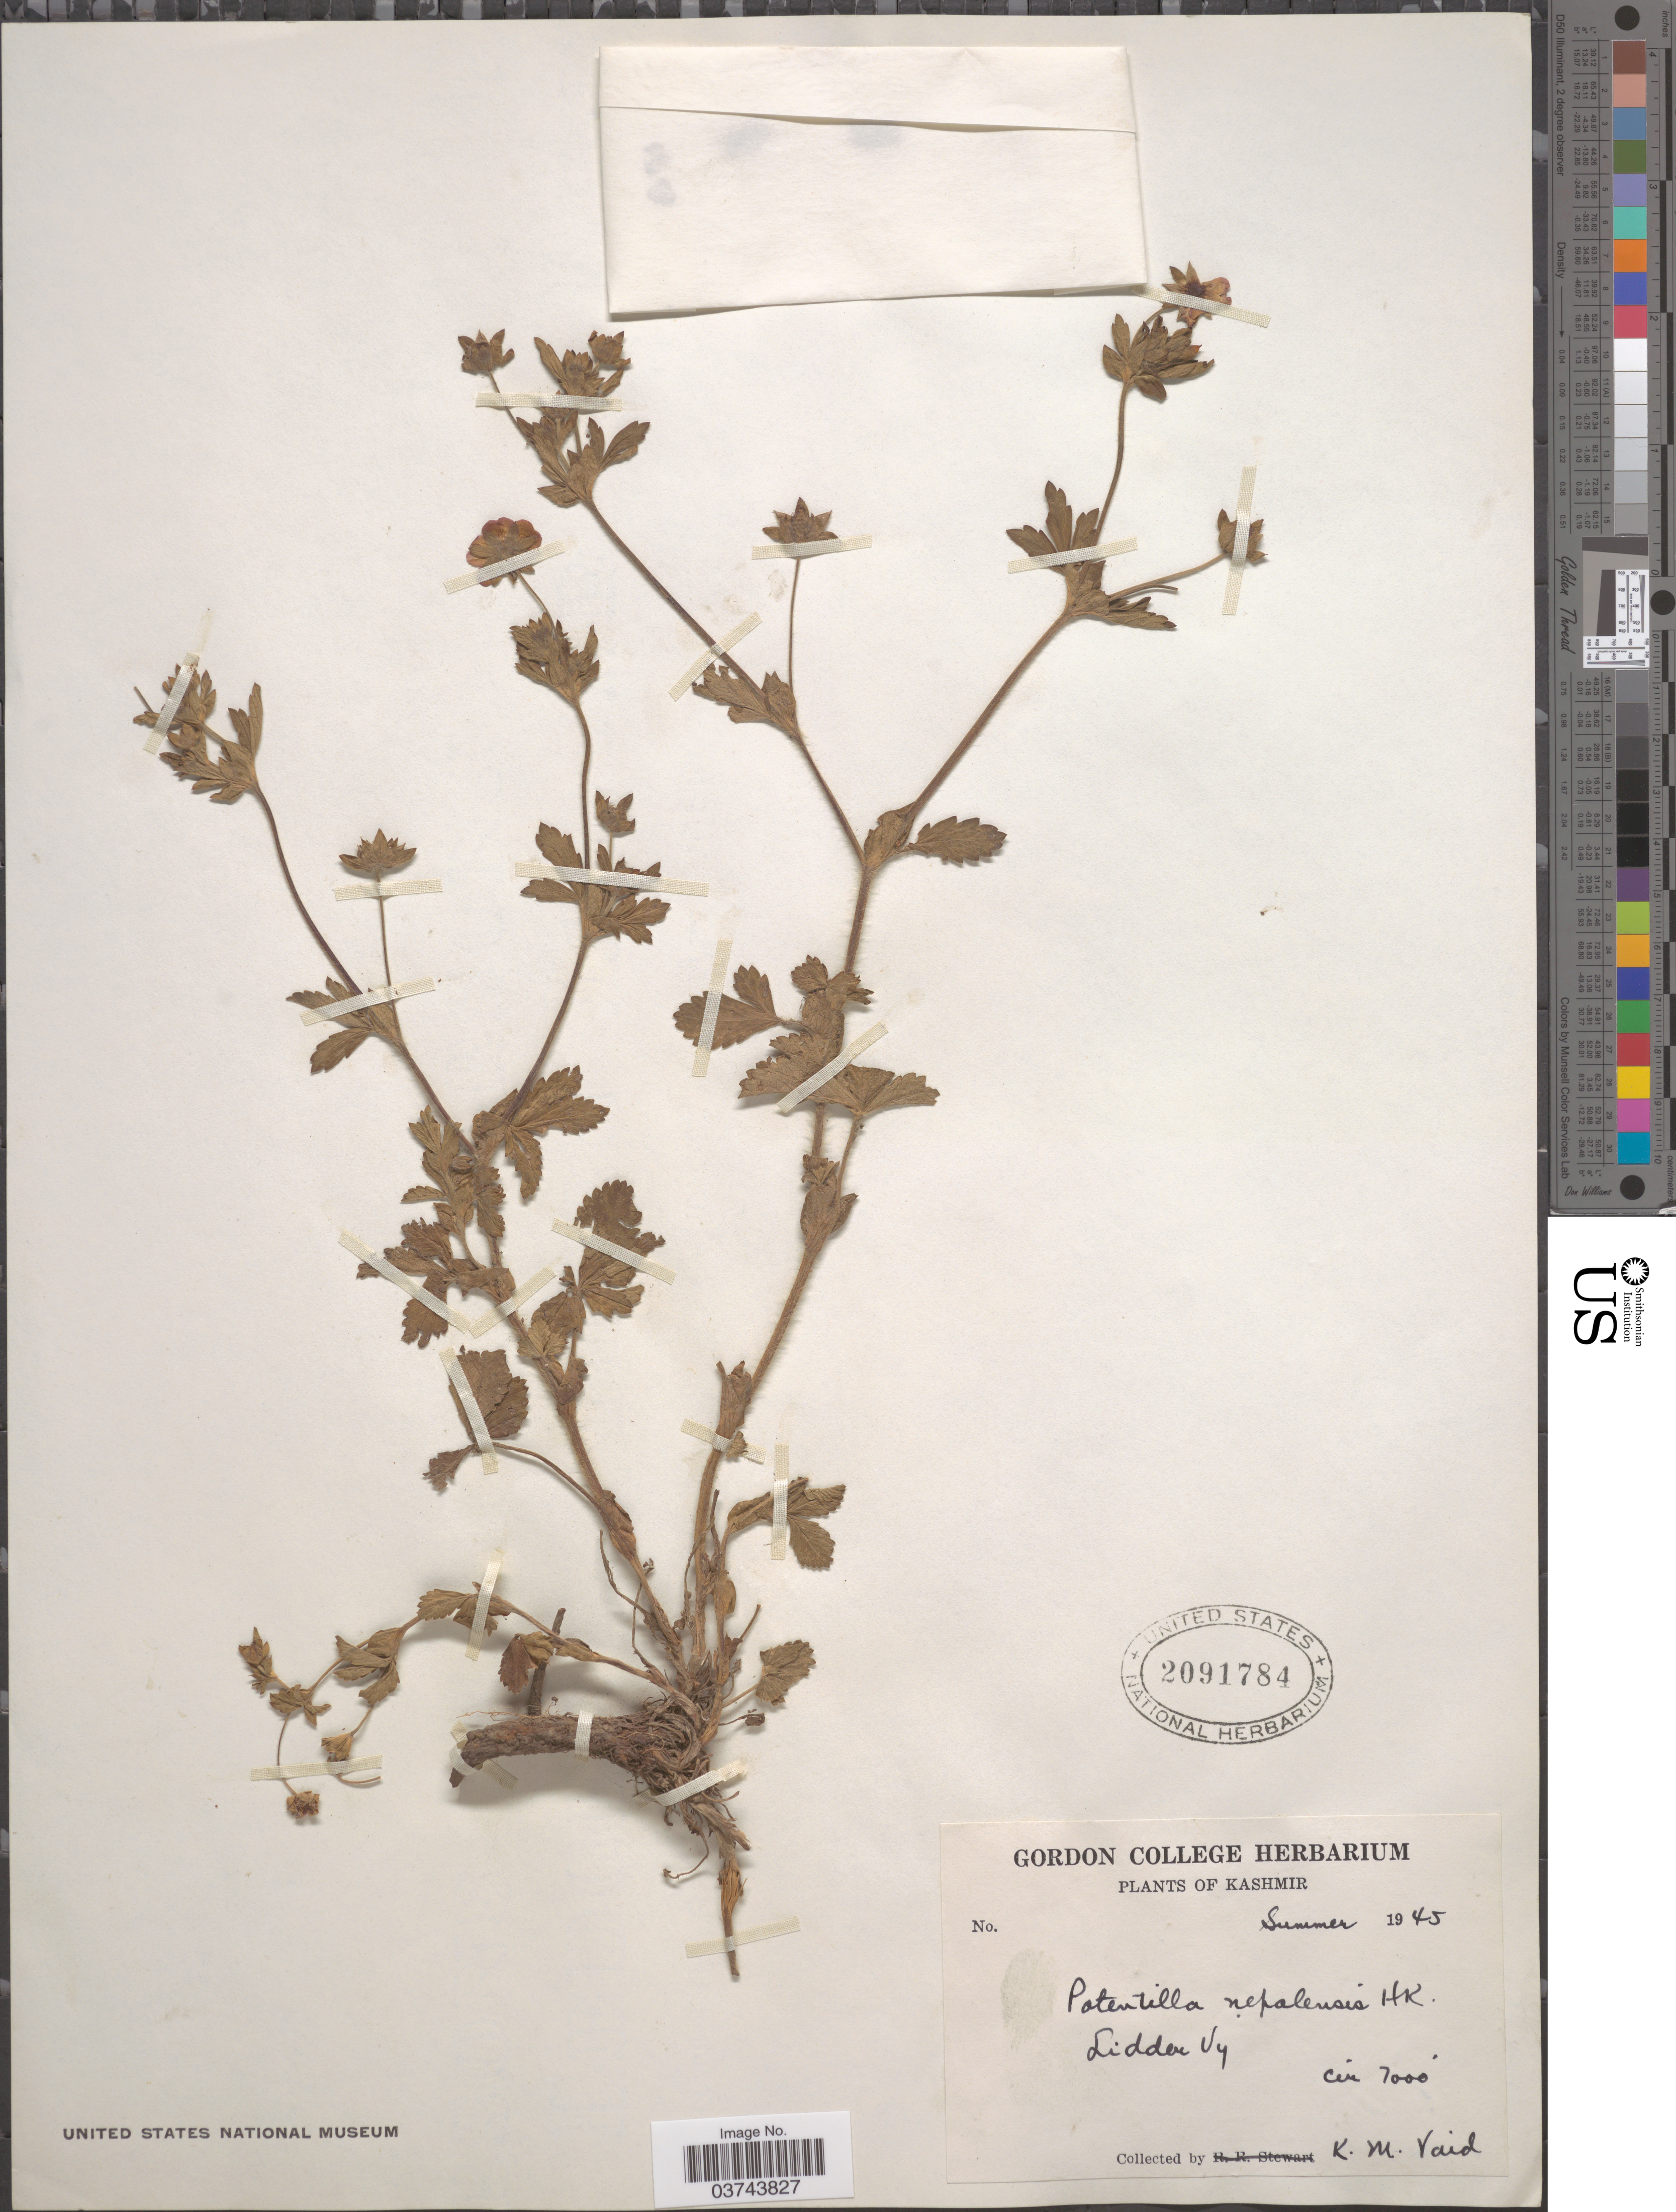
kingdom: Plantae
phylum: Tracheophyta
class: Magnoliopsida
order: Rosales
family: Rosaceae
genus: Potentilla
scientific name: Potentilla nepalensis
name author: Hook.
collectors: K. Vaid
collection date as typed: Summer 1945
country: India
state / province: Jammu and Kashmir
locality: Kashmir. Lidder Vy.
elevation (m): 2134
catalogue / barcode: US 2091784